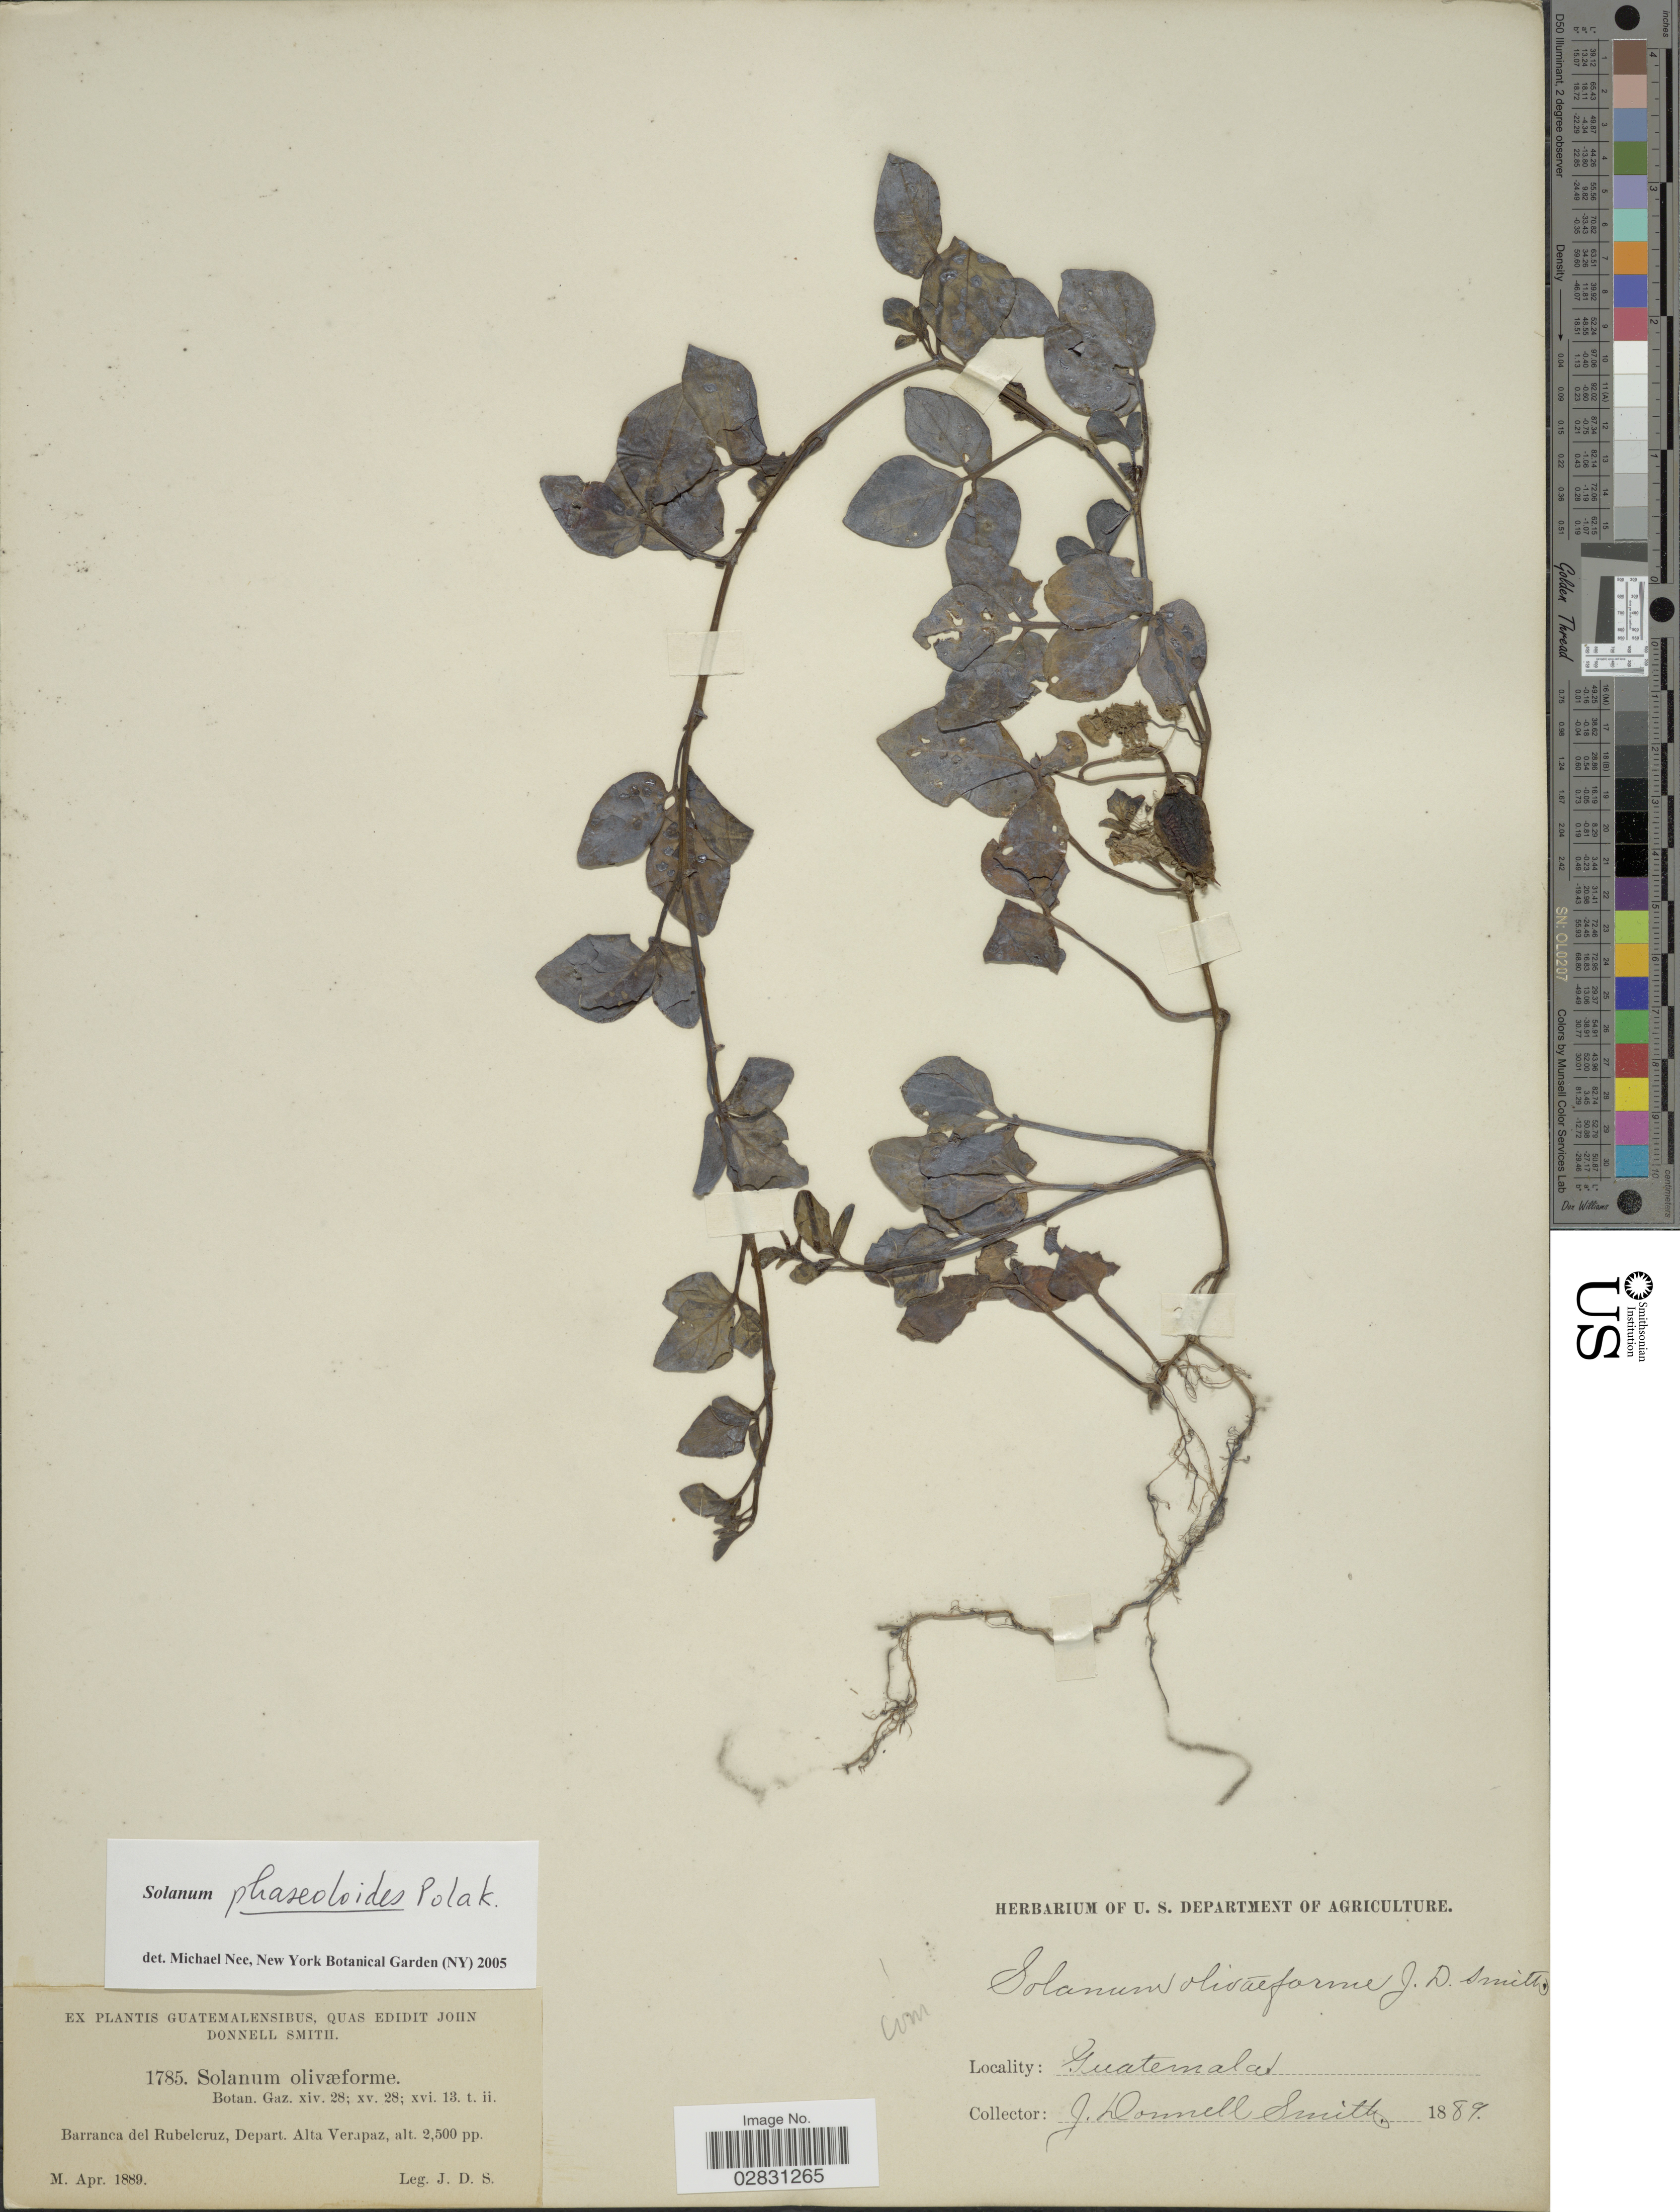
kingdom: Plantae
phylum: Tracheophyta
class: Magnoliopsida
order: Solanales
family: Solanaceae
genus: Solanum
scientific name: Solanum phaseoloides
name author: Pol.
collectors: J. Donnell Smith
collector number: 1785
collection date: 1889-04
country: Guatemala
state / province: Alta Verapaz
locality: Barranca del Rubelcruz, Depart. Alta Verapaz.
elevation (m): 762